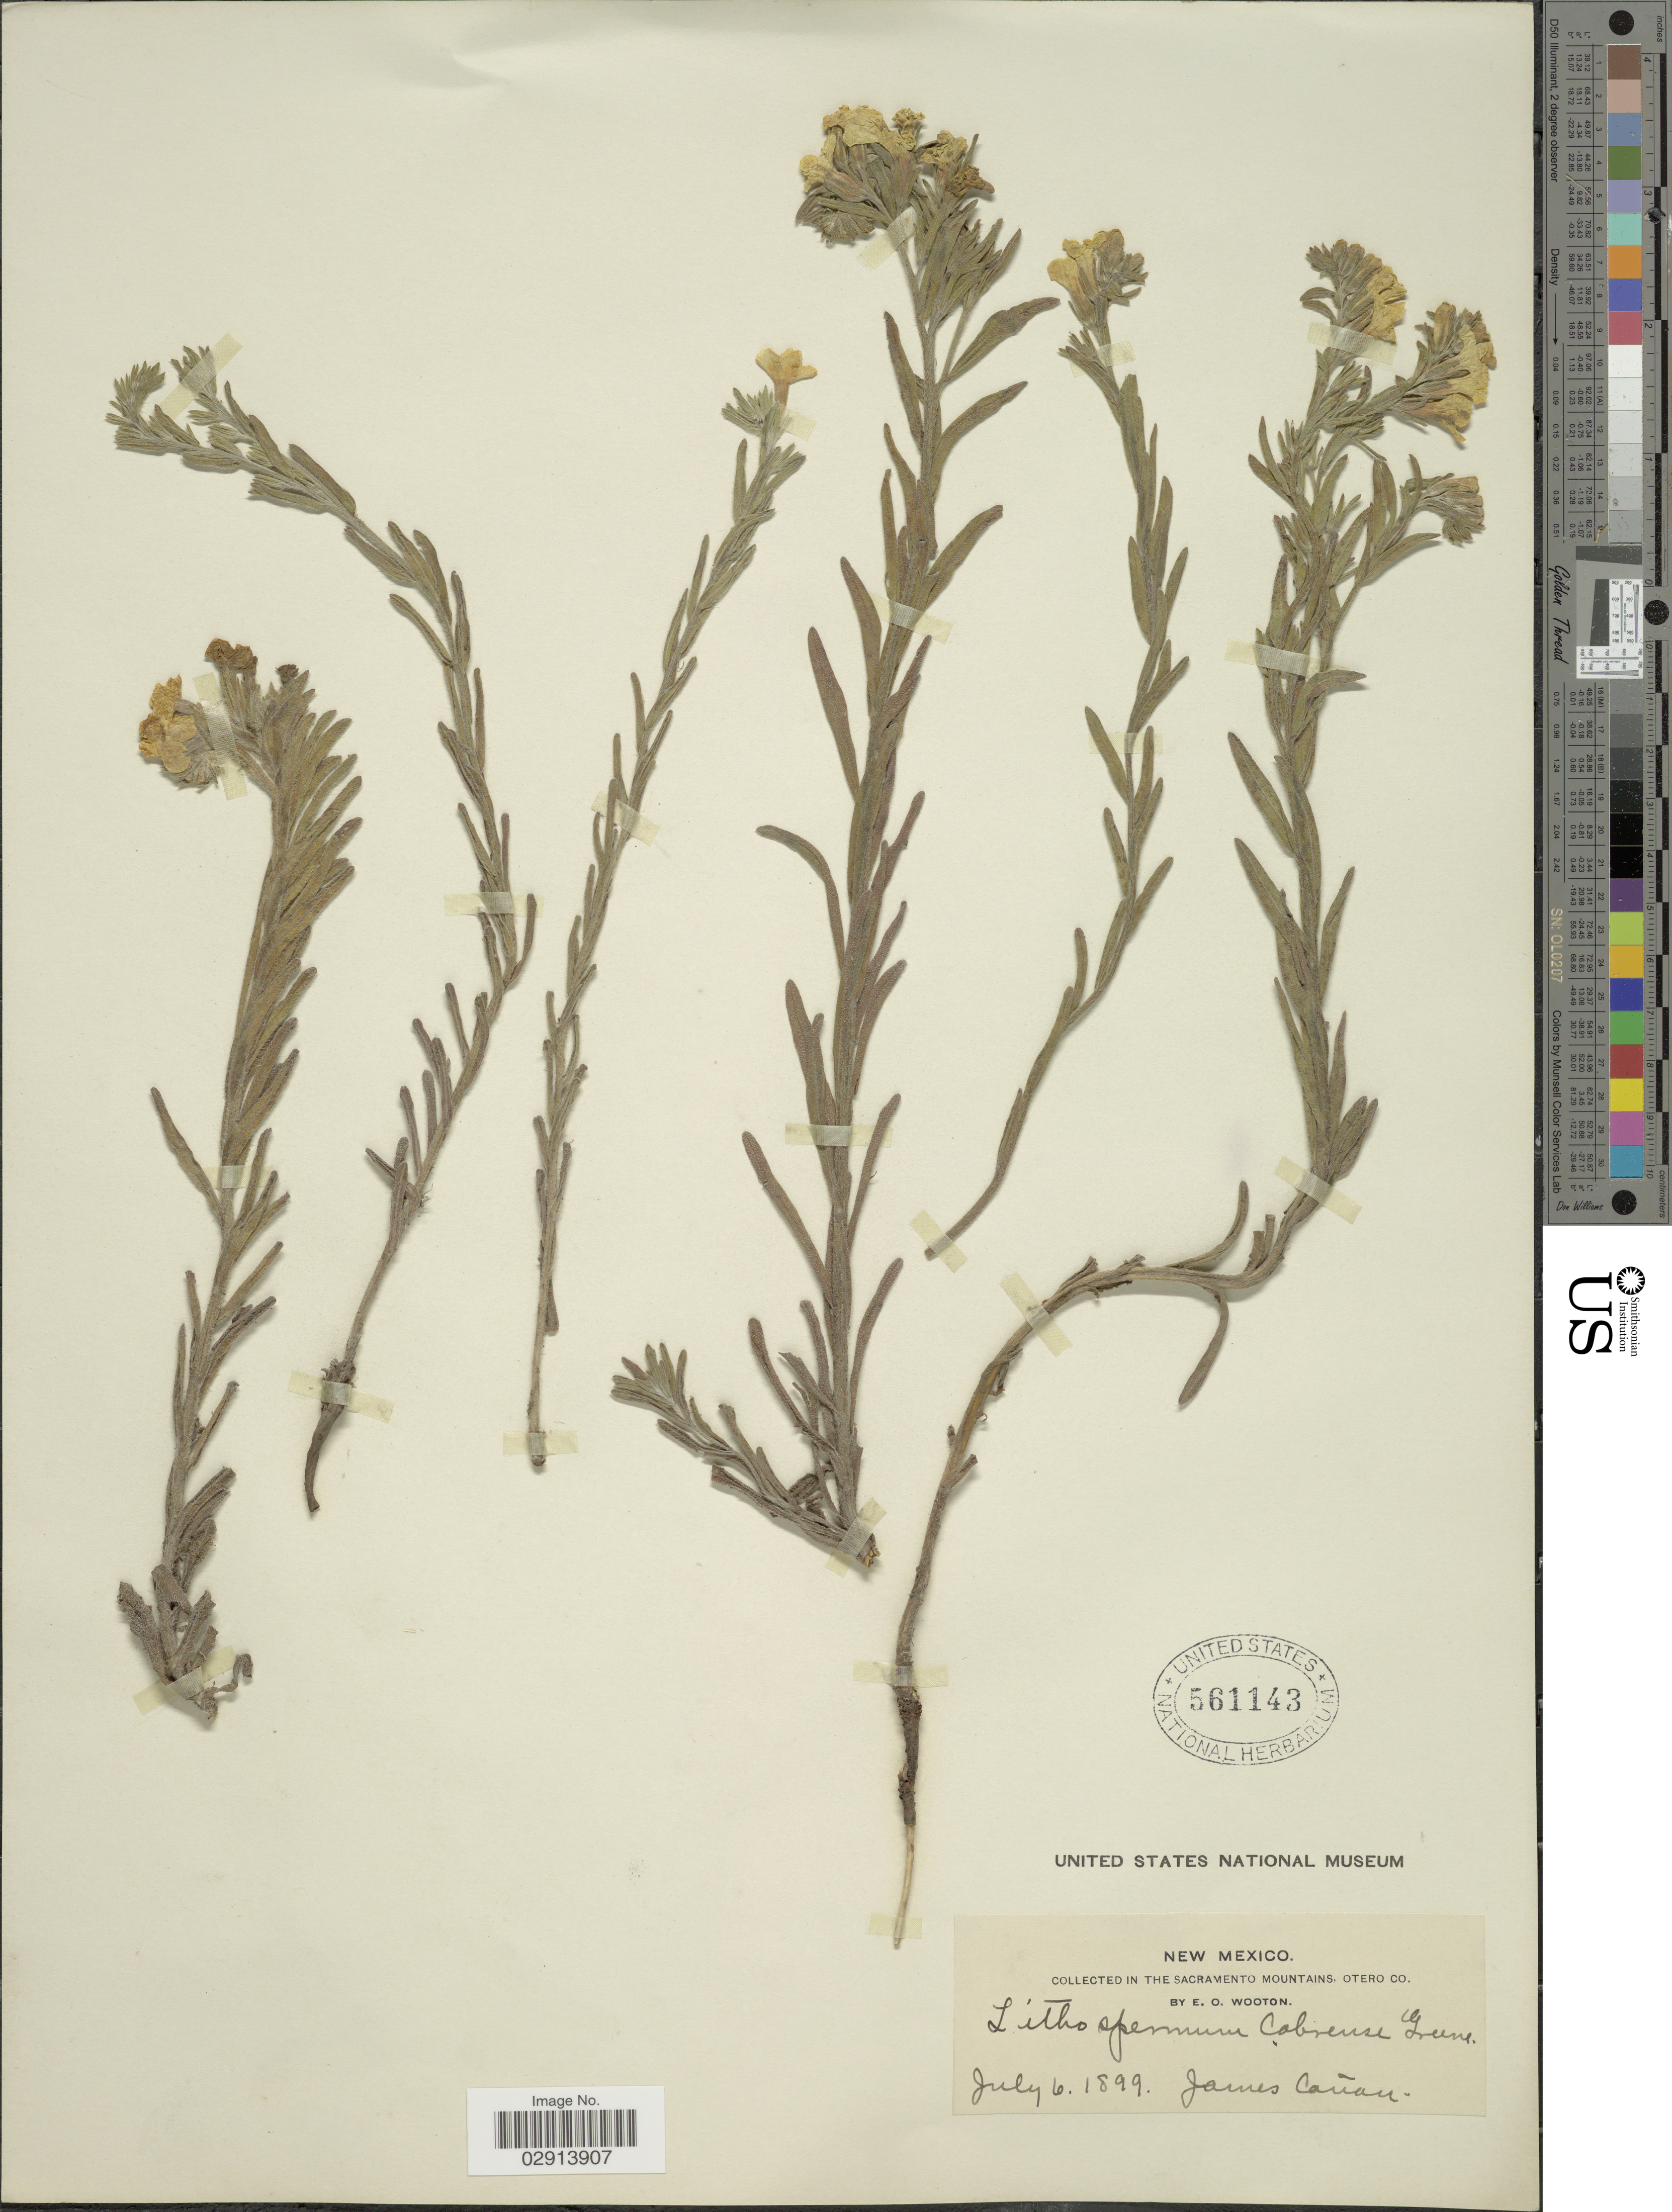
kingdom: Plantae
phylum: Tracheophyta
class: Magnoliopsida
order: Boraginales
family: Boraginaceae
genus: Lithospermum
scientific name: Lithospermum cobrense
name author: Greene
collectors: E. O. Wooton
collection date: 1899-07-06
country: United States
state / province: New Mexico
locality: Sacramento Mountains, Otero Co. James Cañon.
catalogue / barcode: US 561143